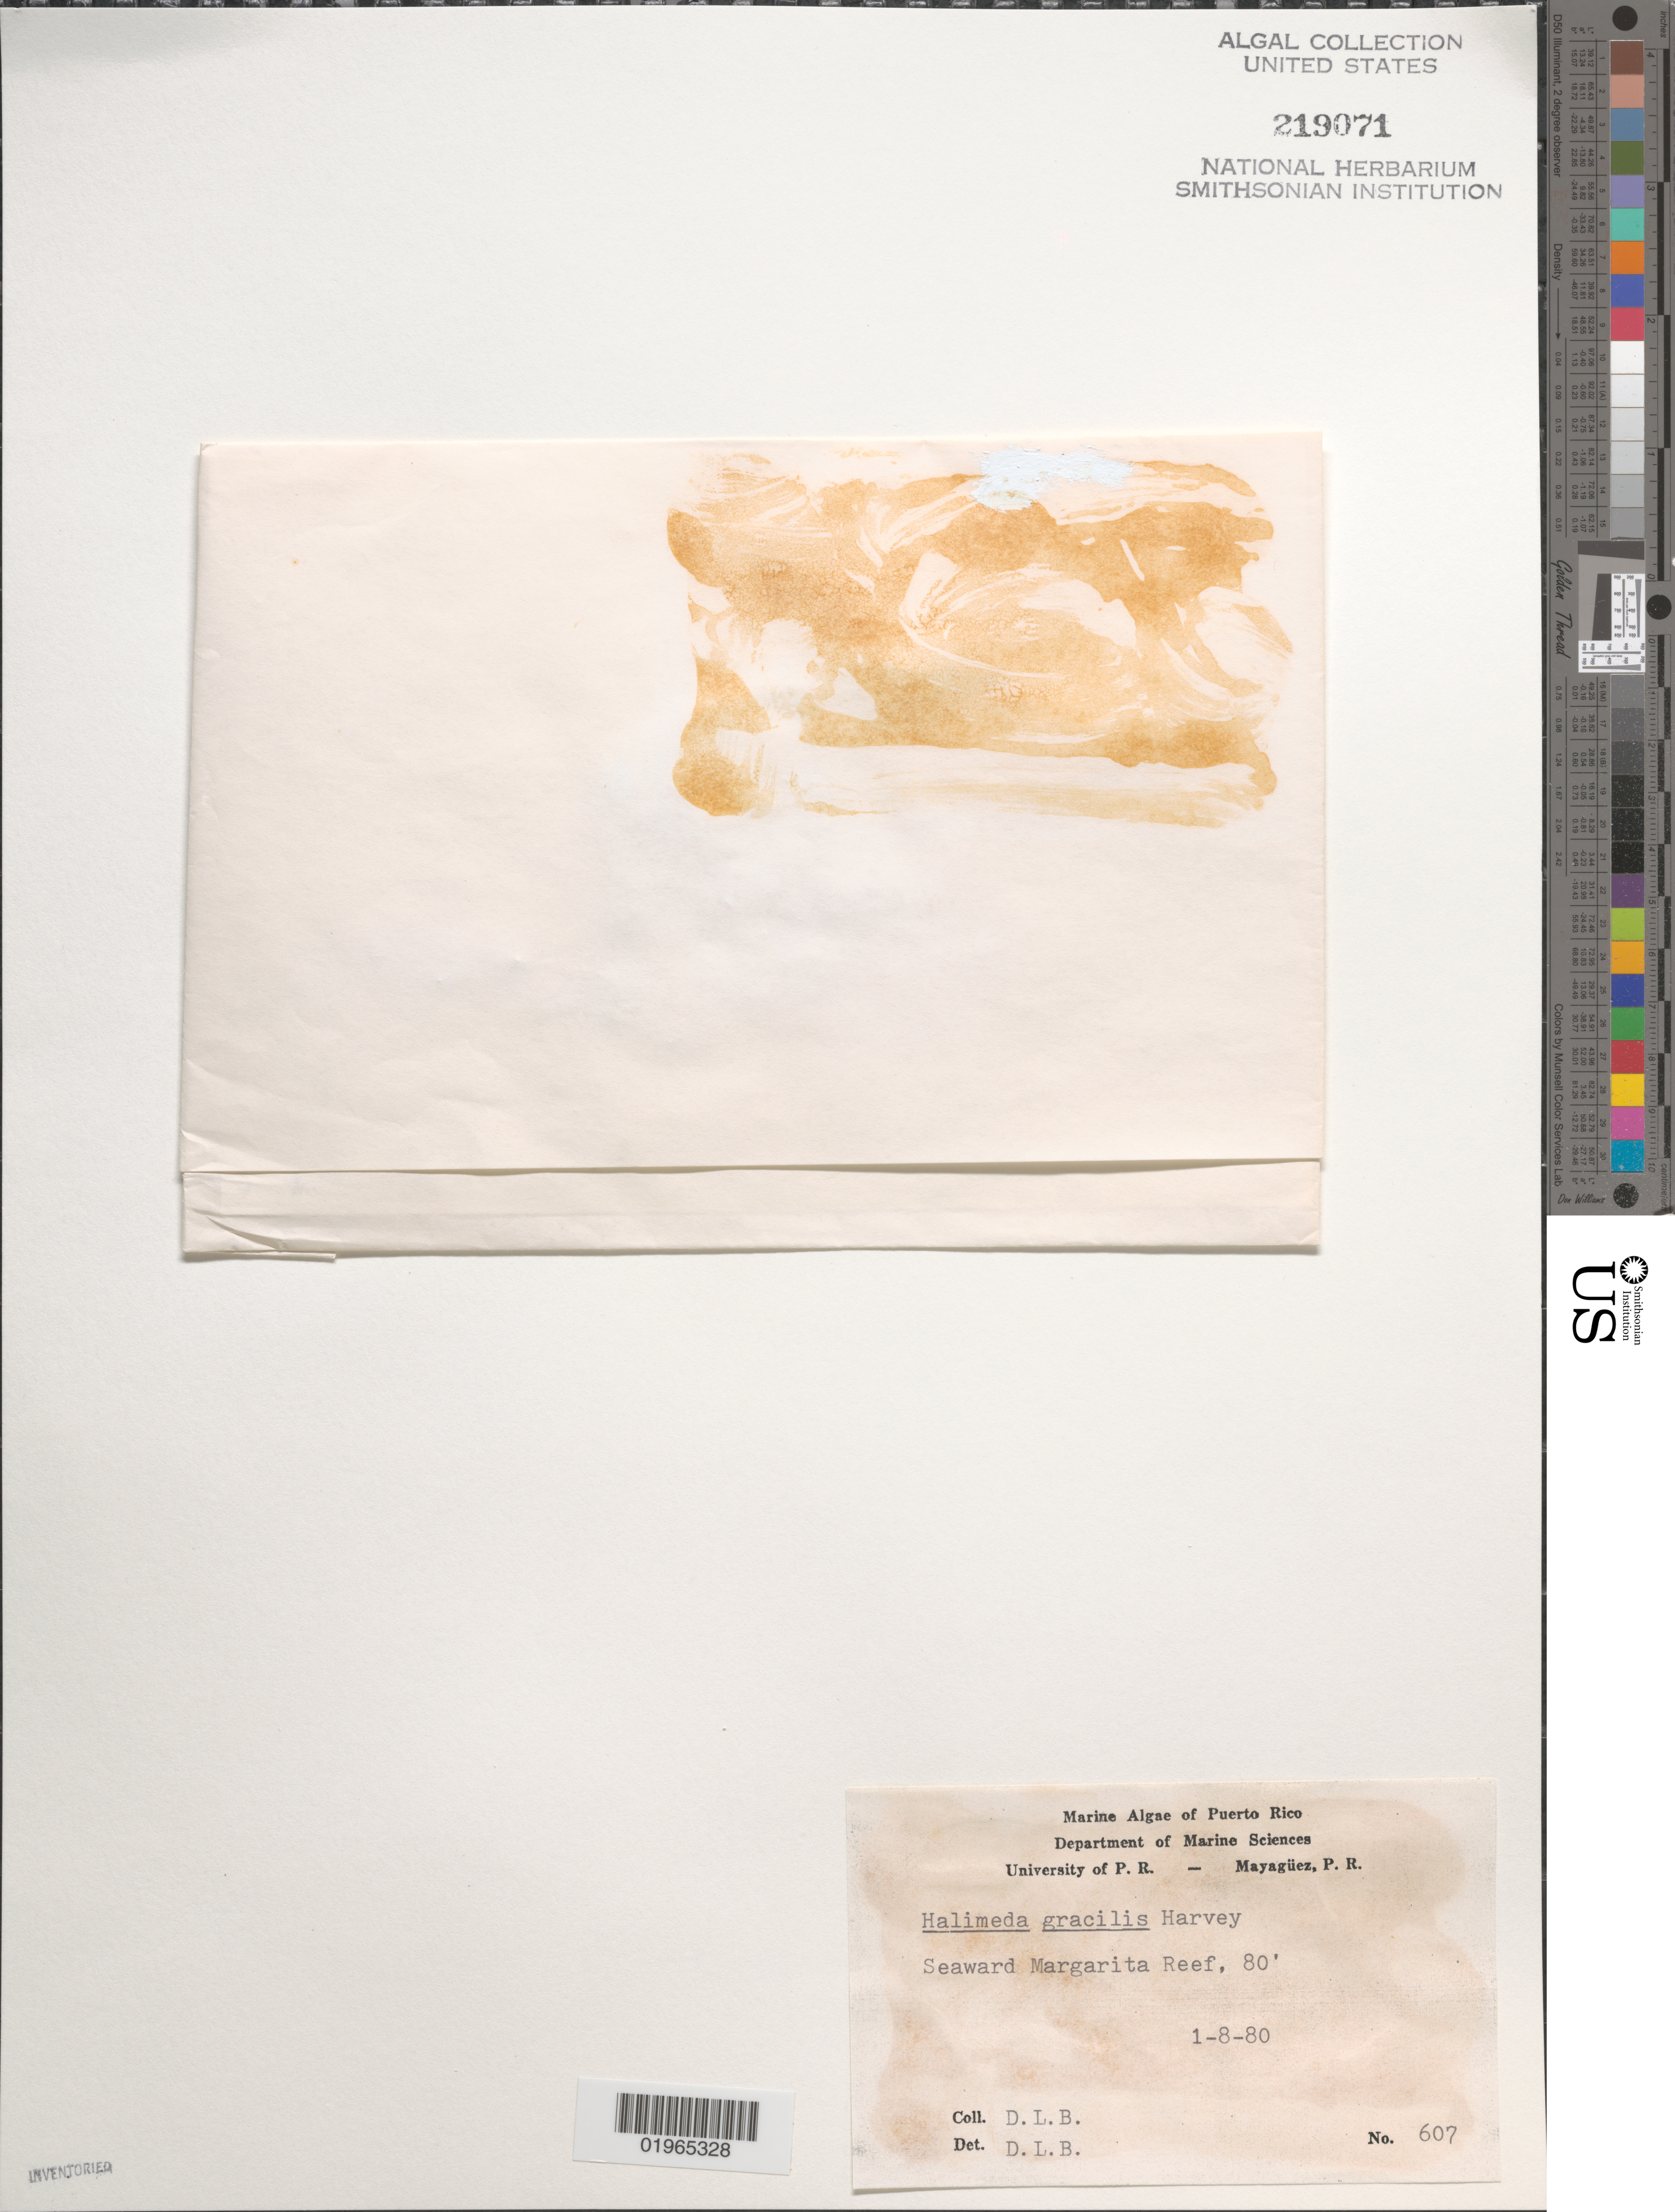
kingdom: Plantae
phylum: Chlorophyta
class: Ulvophyceae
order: Bryopsidales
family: Halimedaceae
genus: Halimeda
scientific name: Halimeda gracilis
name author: Harv. ex J. Agardh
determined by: Ballantine, D. L.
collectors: D.L. Ballantine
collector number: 607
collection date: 1980-01-08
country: Puerto Rico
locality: Seaward Margarita Reef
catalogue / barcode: US 219071